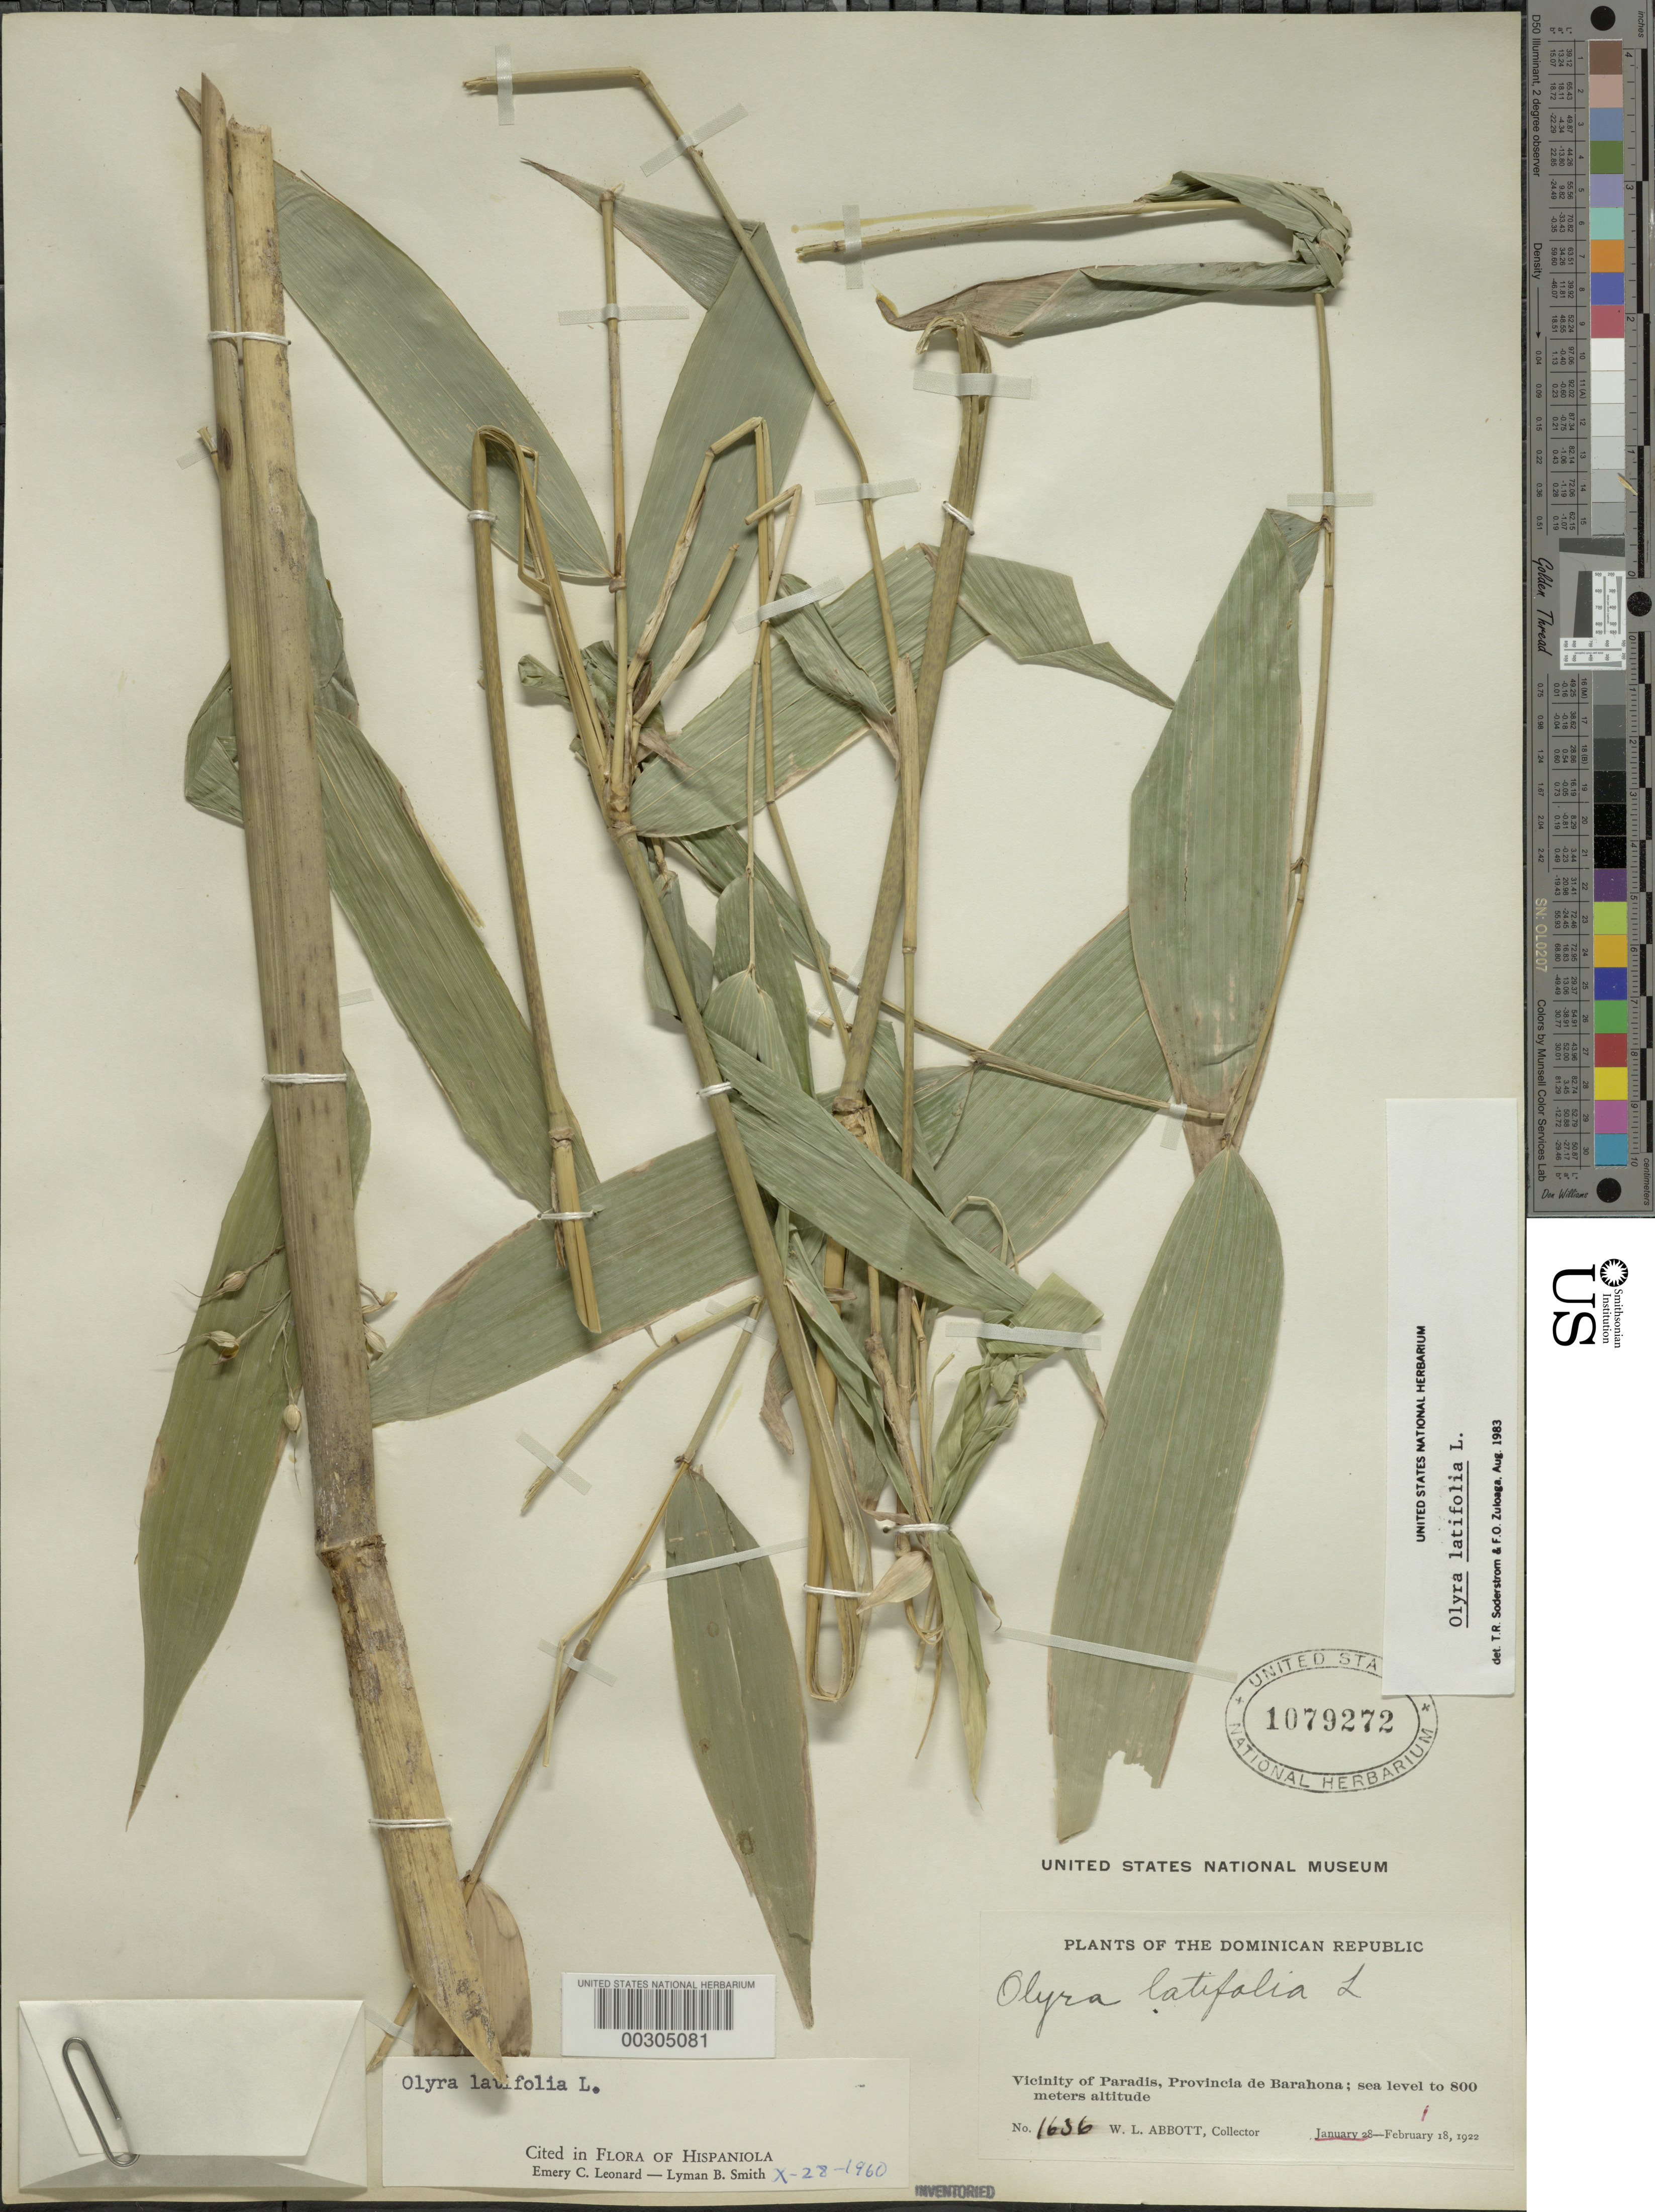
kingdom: Plantae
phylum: Tracheophyta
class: Liliopsida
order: Poales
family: Poaceae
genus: Olyra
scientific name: Olyra latifolia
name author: L.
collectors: W. L. Abbott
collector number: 1636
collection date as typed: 28 Jan 1922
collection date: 1922-01-28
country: Dominican Republic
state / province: Barahona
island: Hispaniola Island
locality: Paradis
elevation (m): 0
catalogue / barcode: US 1079272